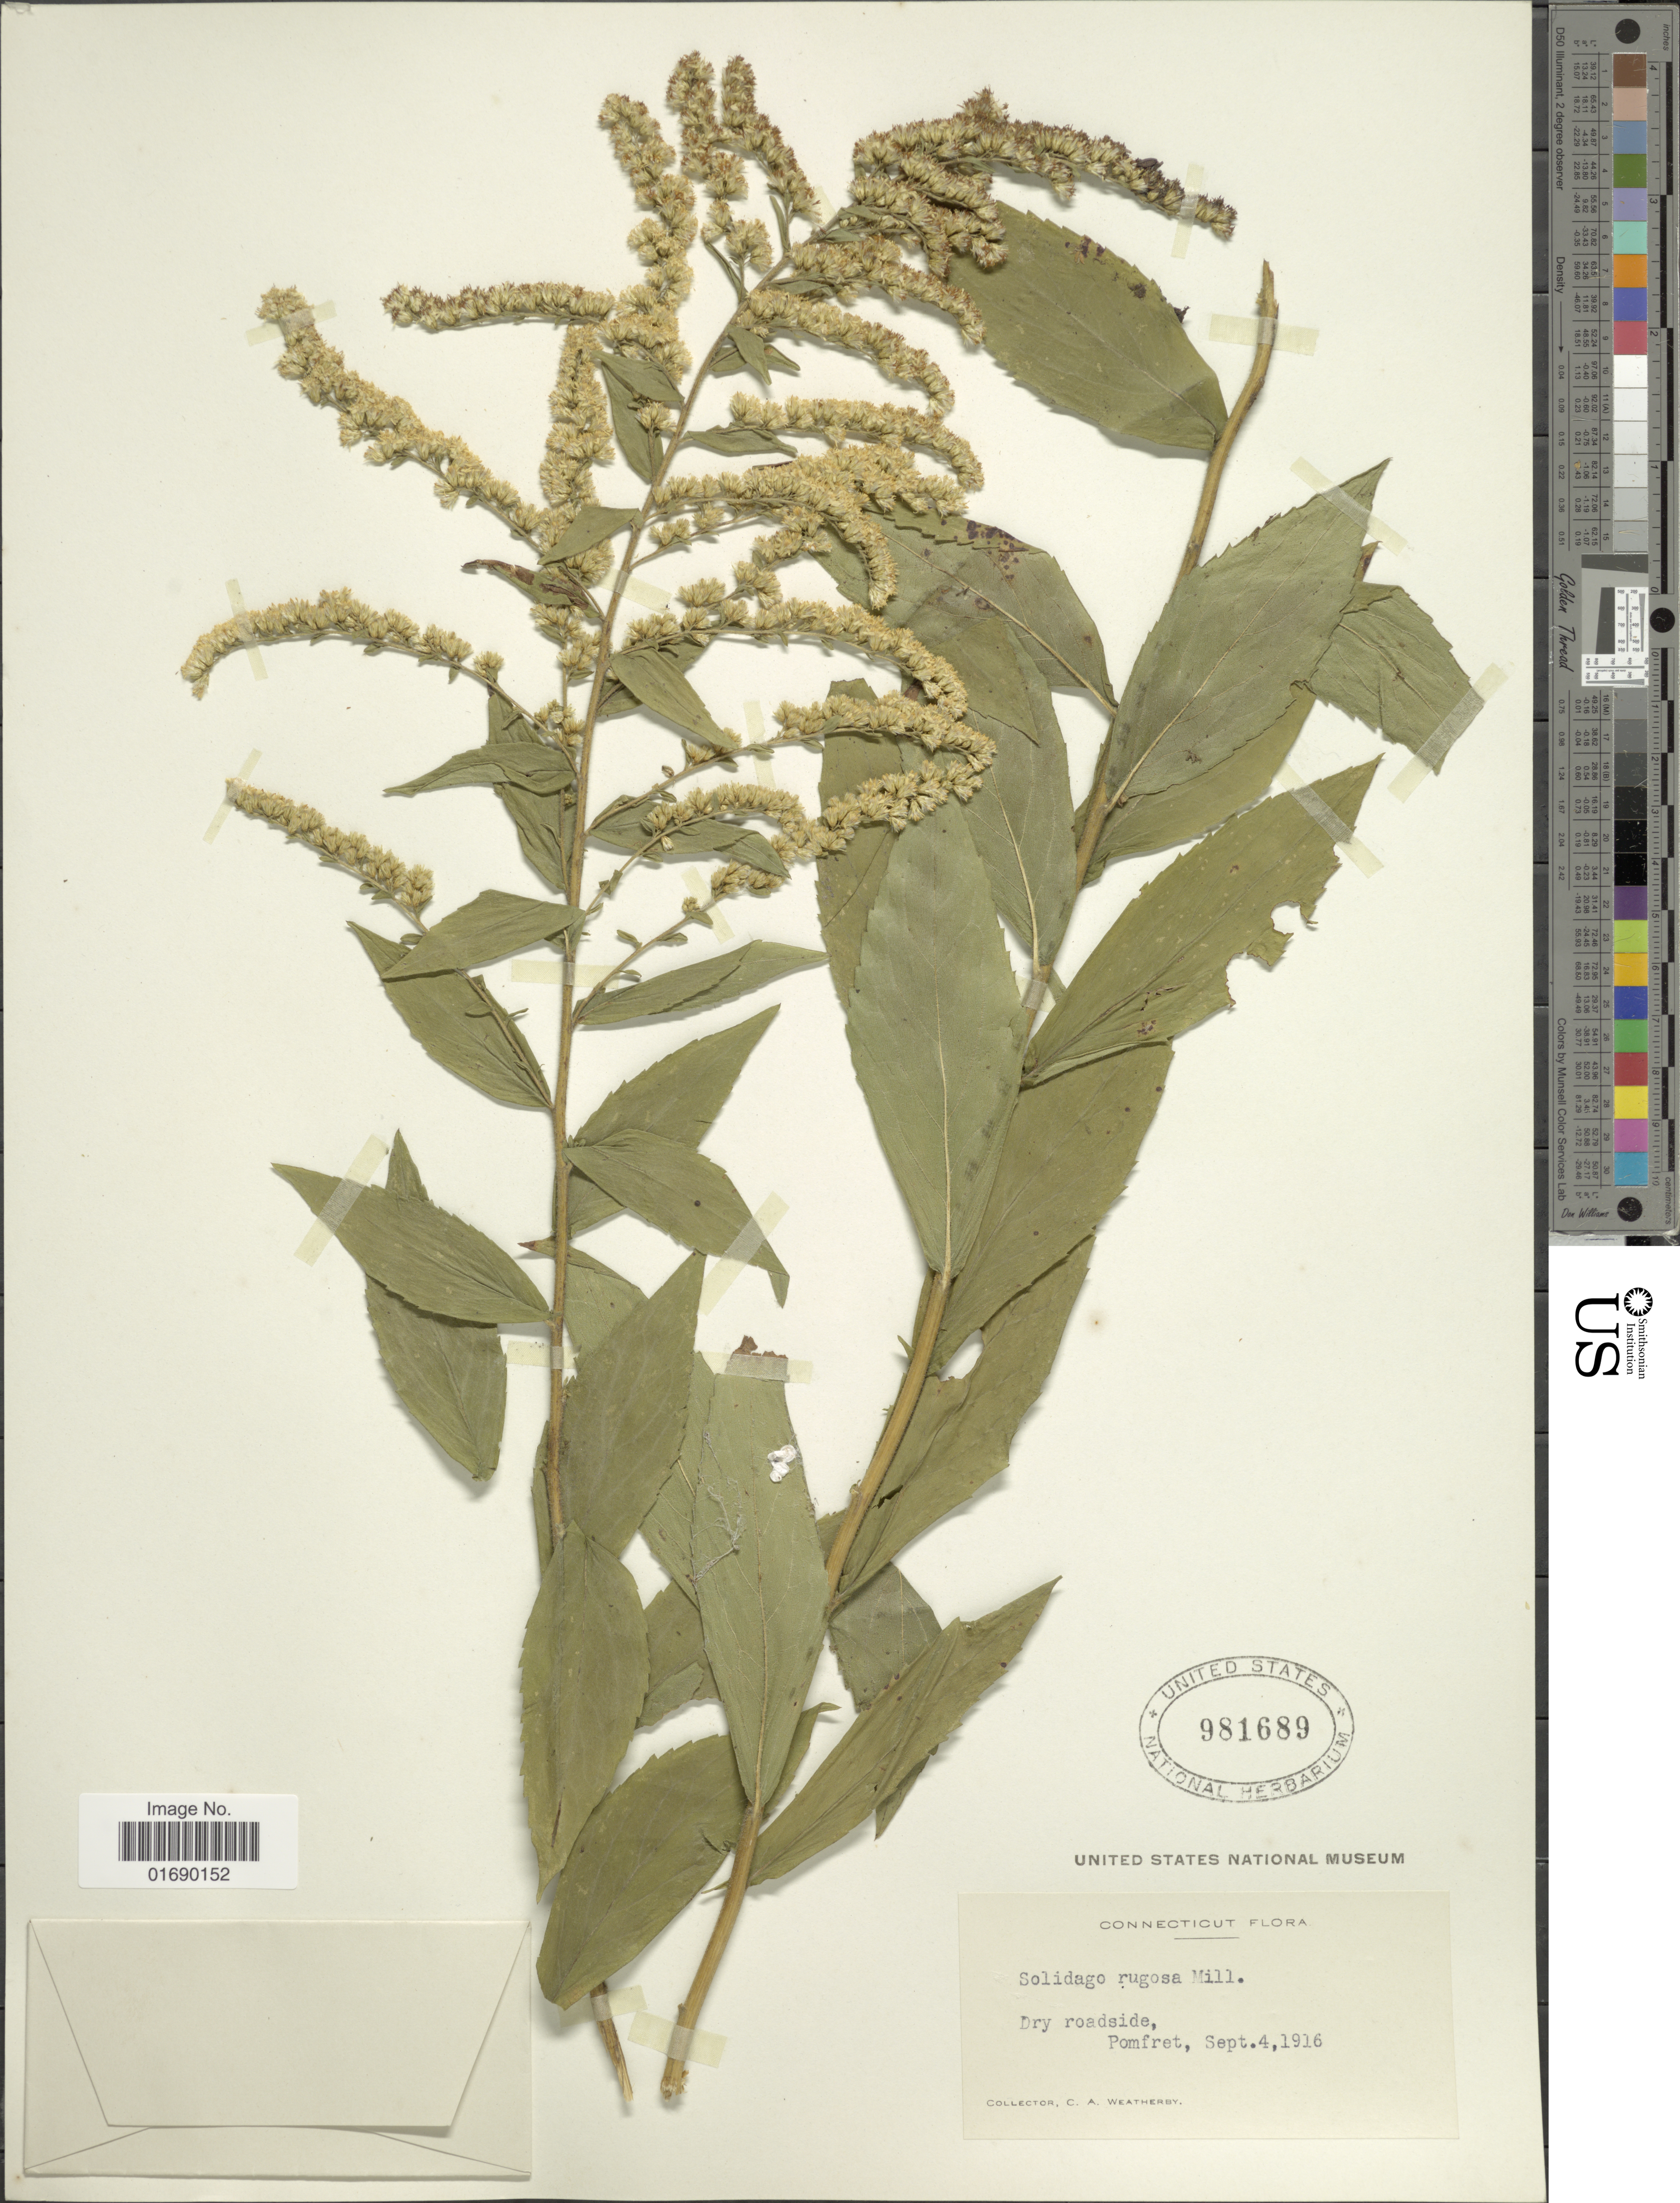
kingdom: Plantae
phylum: Tracheophyta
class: Magnoliopsida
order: Asterales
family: Asteraceae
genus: Solidago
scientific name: Solidago rugosa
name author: Mill.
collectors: C. A. Weatherby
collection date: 1916-09-04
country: United States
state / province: Connecticut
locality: Dry roadside, Pomfret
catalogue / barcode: US 981689